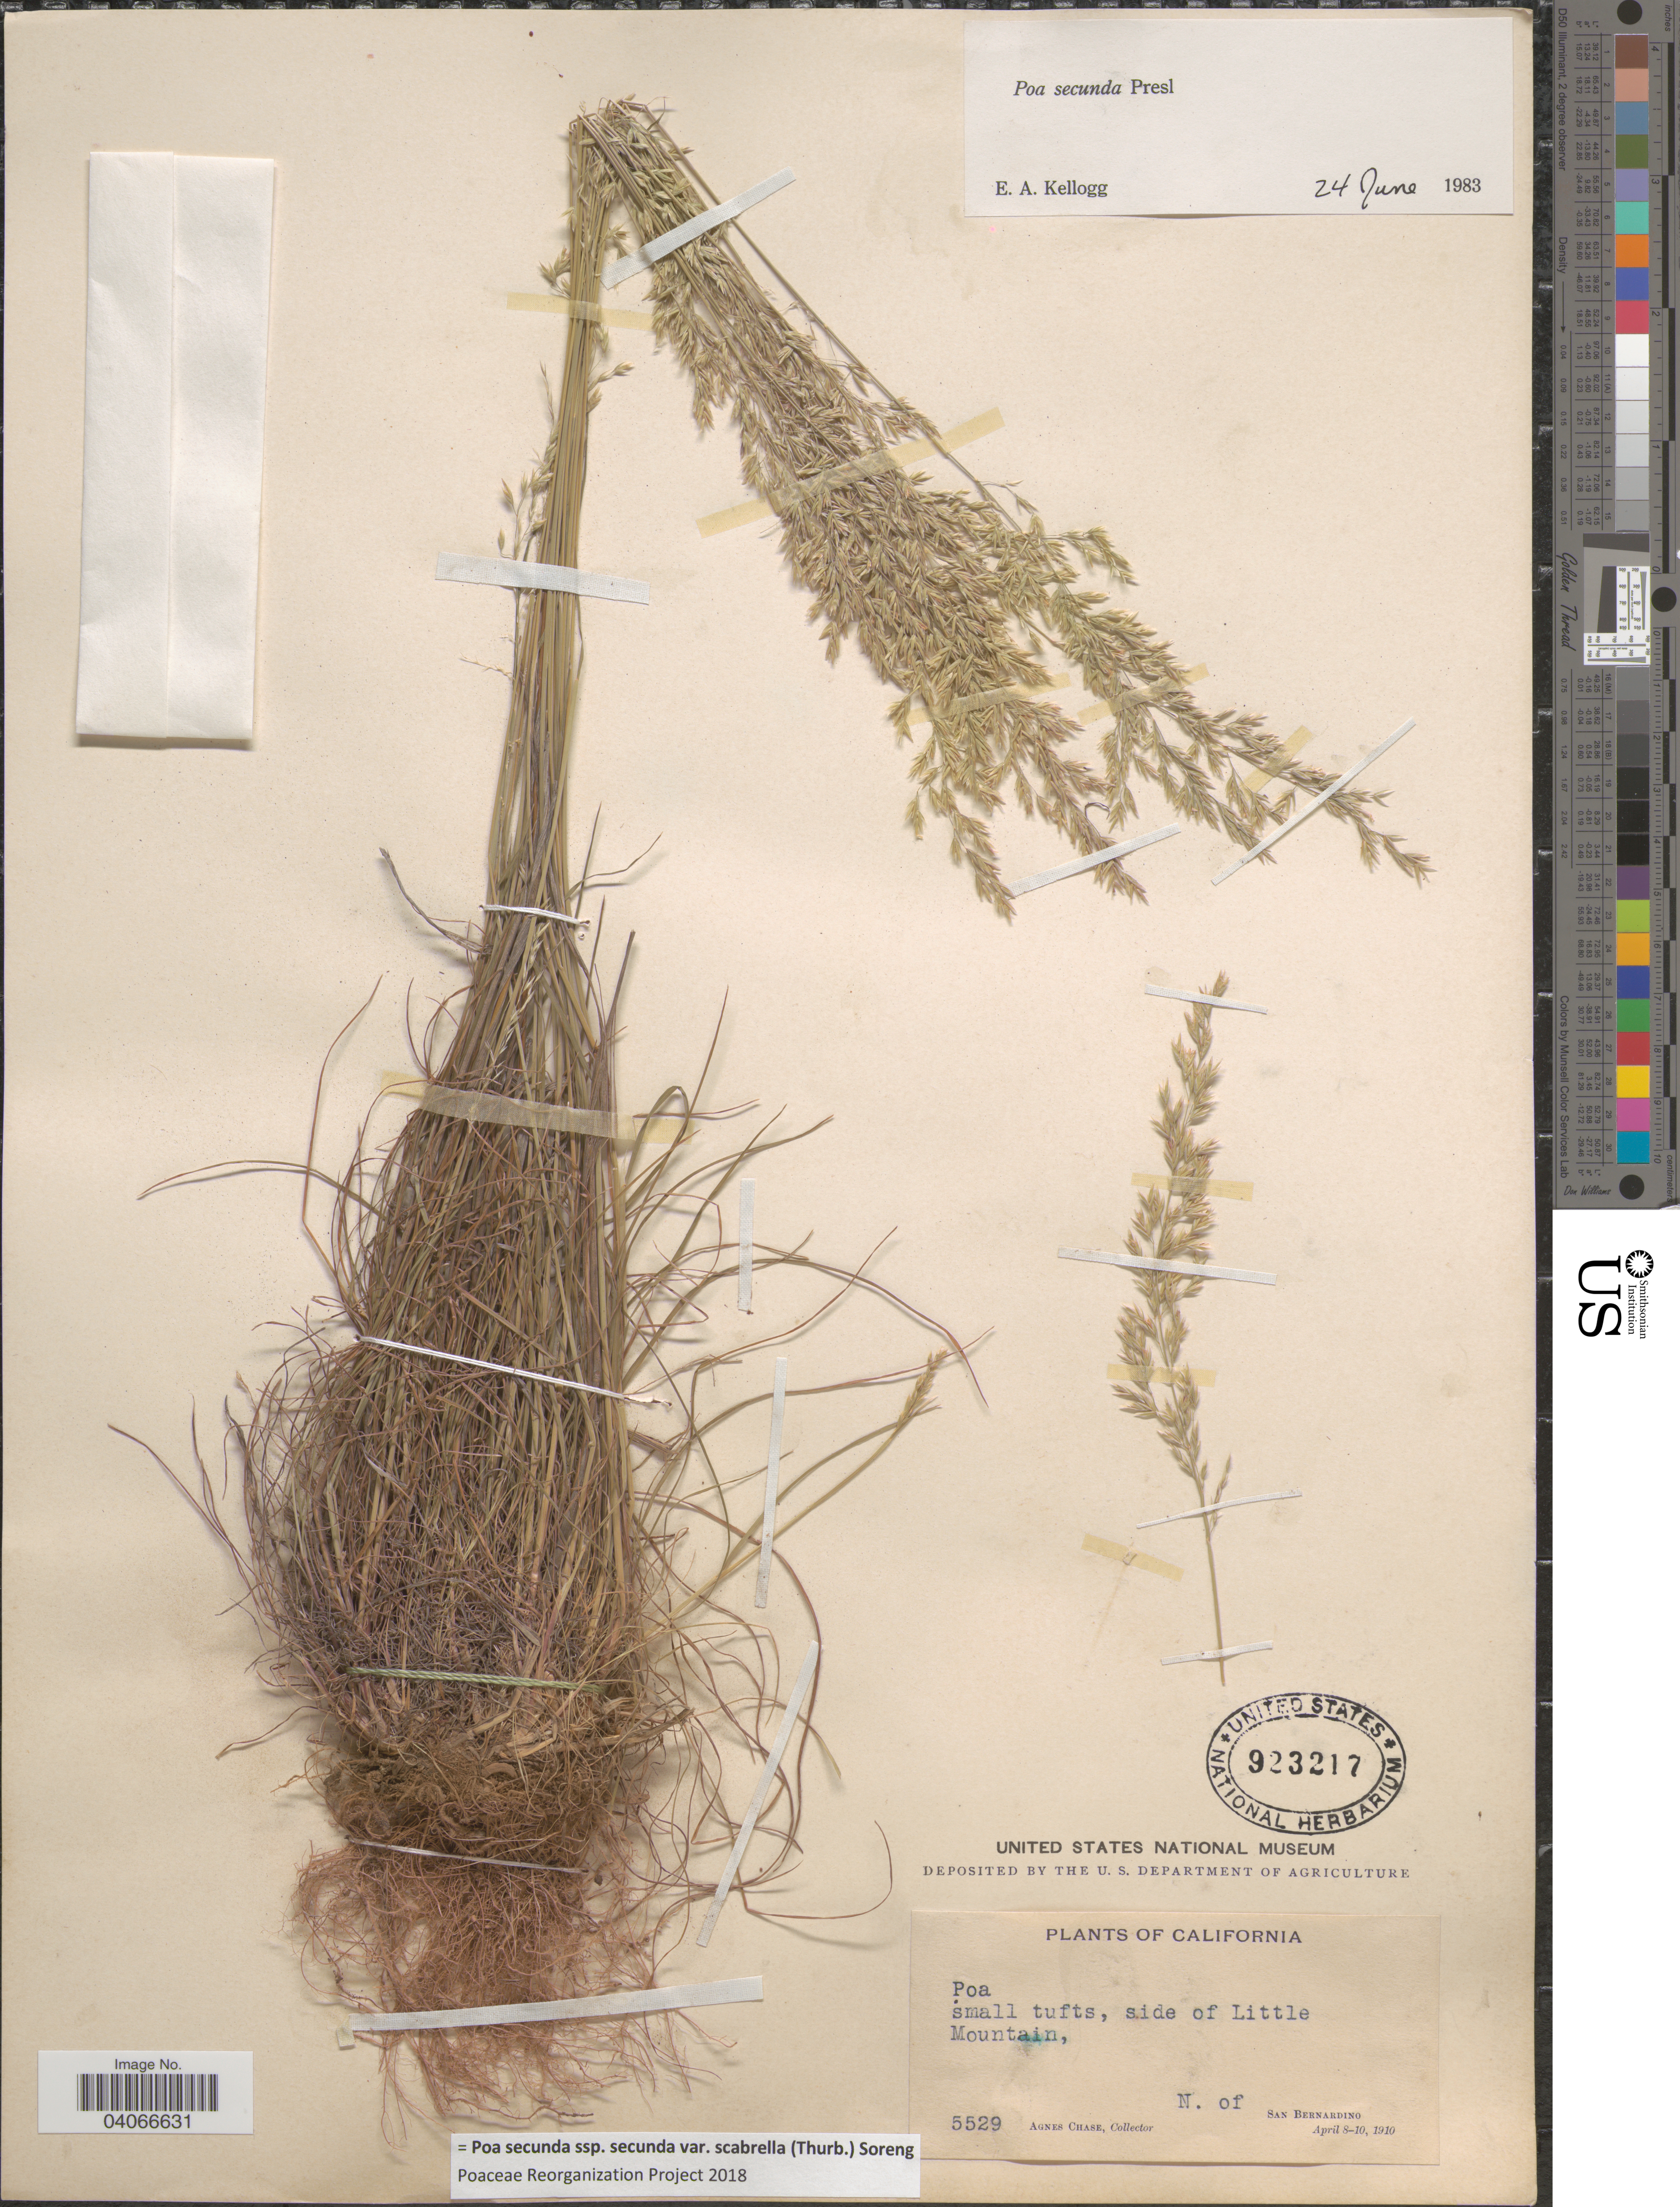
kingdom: Plantae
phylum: Tracheophyta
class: Liliopsida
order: Poales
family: Poaceae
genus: Poa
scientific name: Poa secunda subsp. secunda var. scabrella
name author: (Thurb.) Soreng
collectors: A. Chase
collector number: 5529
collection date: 1910-04-08/1910-04-10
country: United States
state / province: California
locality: Side of Little Mountain. N. of San Bernardino.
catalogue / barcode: US 923217